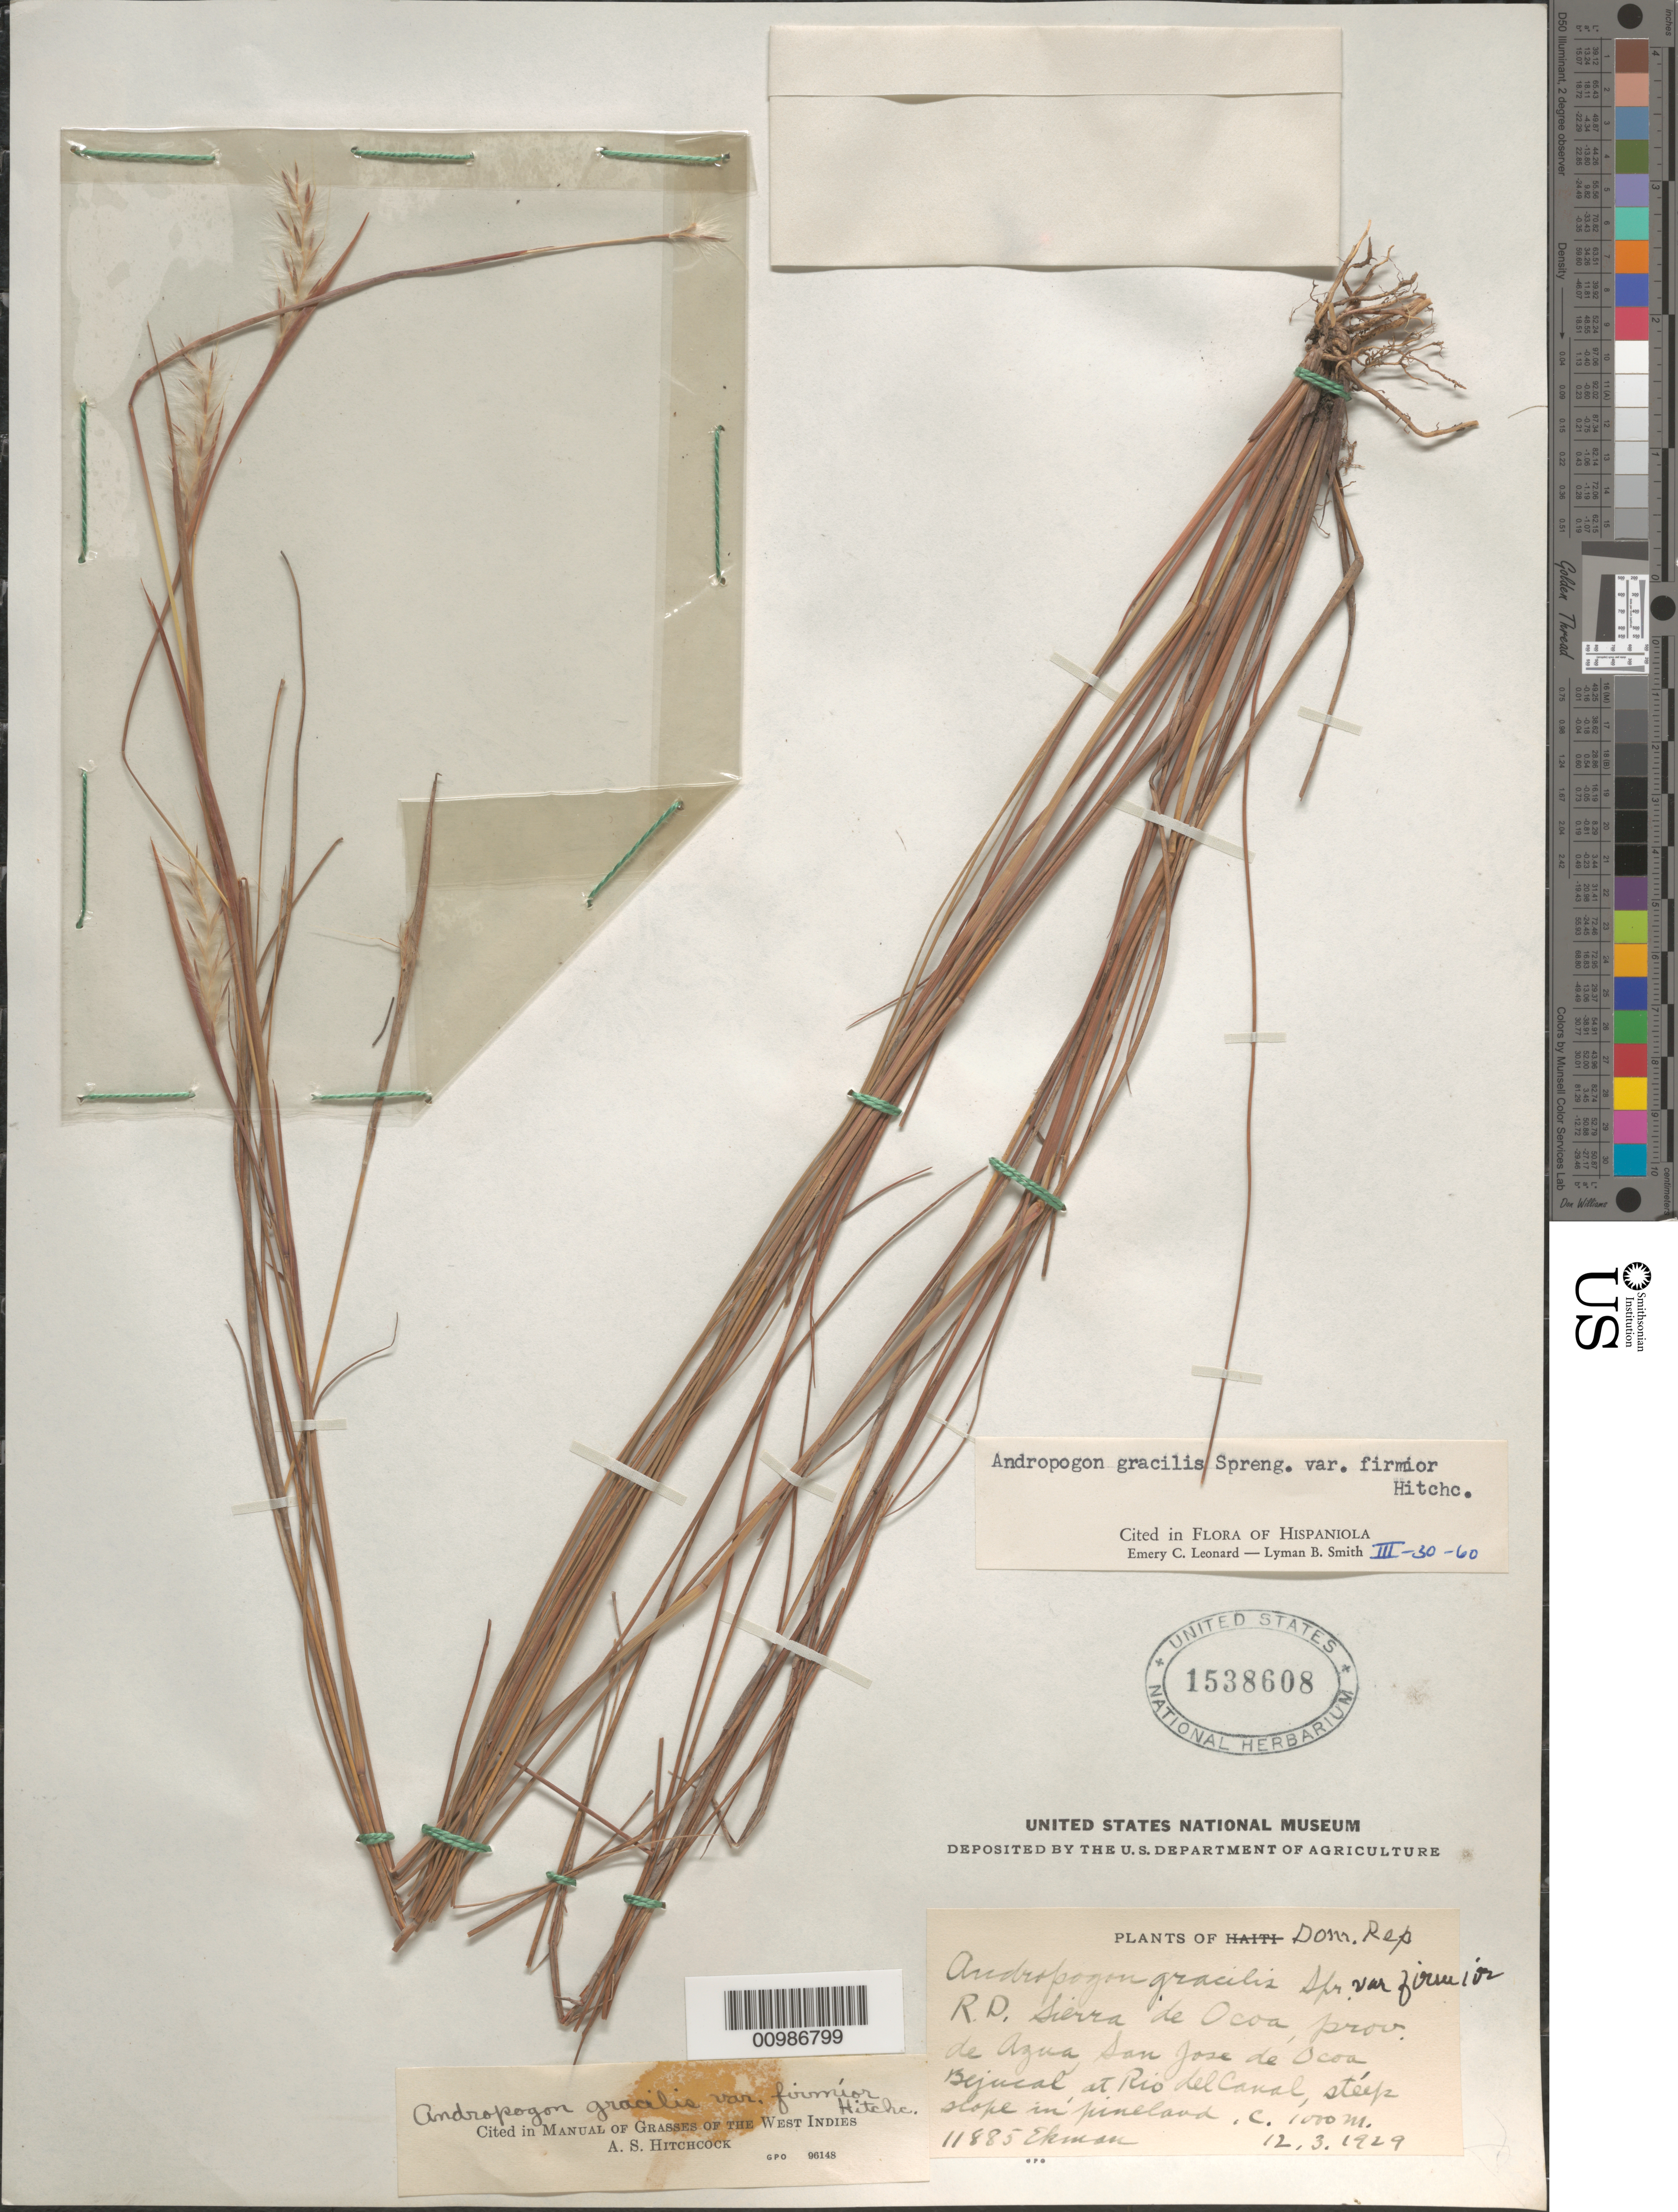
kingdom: Plantae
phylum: Tracheophyta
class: Liliopsida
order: Poales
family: Poaceae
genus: Andropogon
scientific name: Andropogon gracilis var. firmior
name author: Hitchc.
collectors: E. L. Ekman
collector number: H 11885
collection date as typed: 12 Mar 1929 or 03 Dec 1929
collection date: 1929-03-12 or 1929-12-03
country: Dominican Republic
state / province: Azua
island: Hispaniola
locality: Rio del Canal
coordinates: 0 N, 0 E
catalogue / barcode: US 1538608